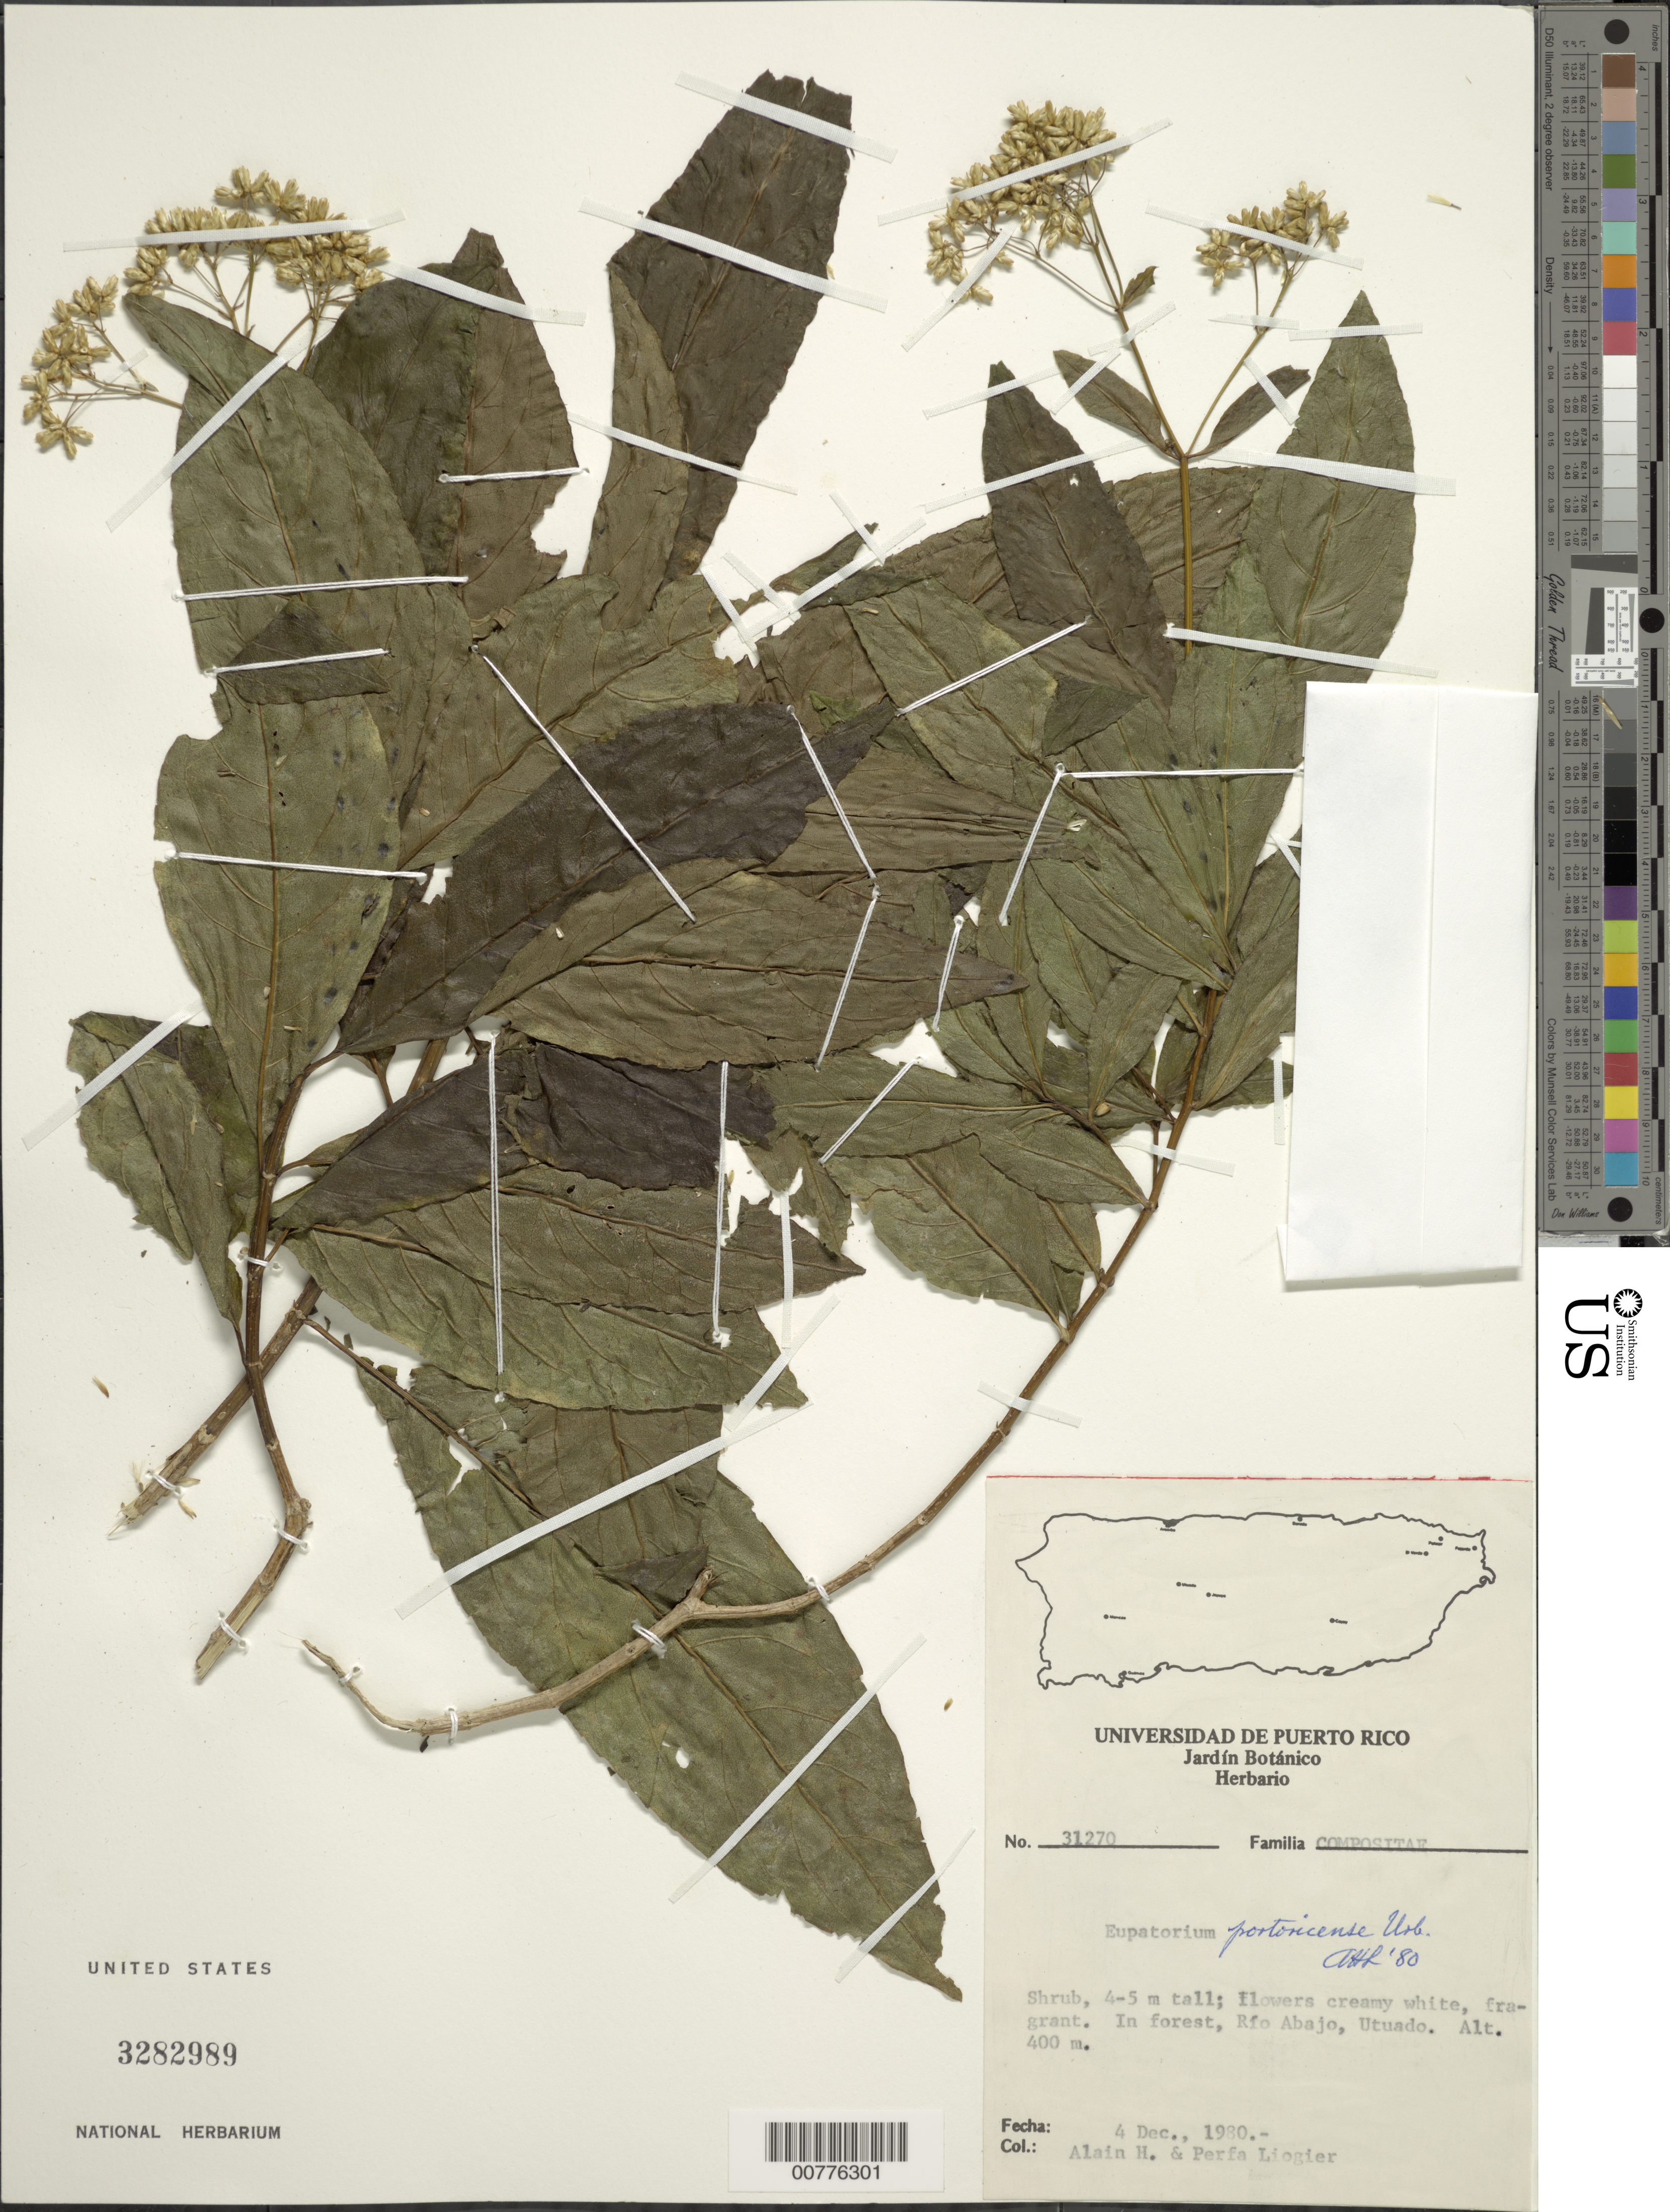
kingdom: Plantae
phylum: Tracheophyta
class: Magnoliopsida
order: Asterales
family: Asteraceae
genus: Critonia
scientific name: Critonia portoricensis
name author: (Urb.) Britton & P. Wilson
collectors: A. H. Liogier & M. P. Liogier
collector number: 31270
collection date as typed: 04 Dec 1980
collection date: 1980-12-04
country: Puerto Rico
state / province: Utuado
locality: Río Abajo, Utuado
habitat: Forest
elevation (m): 400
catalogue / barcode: US 3282989